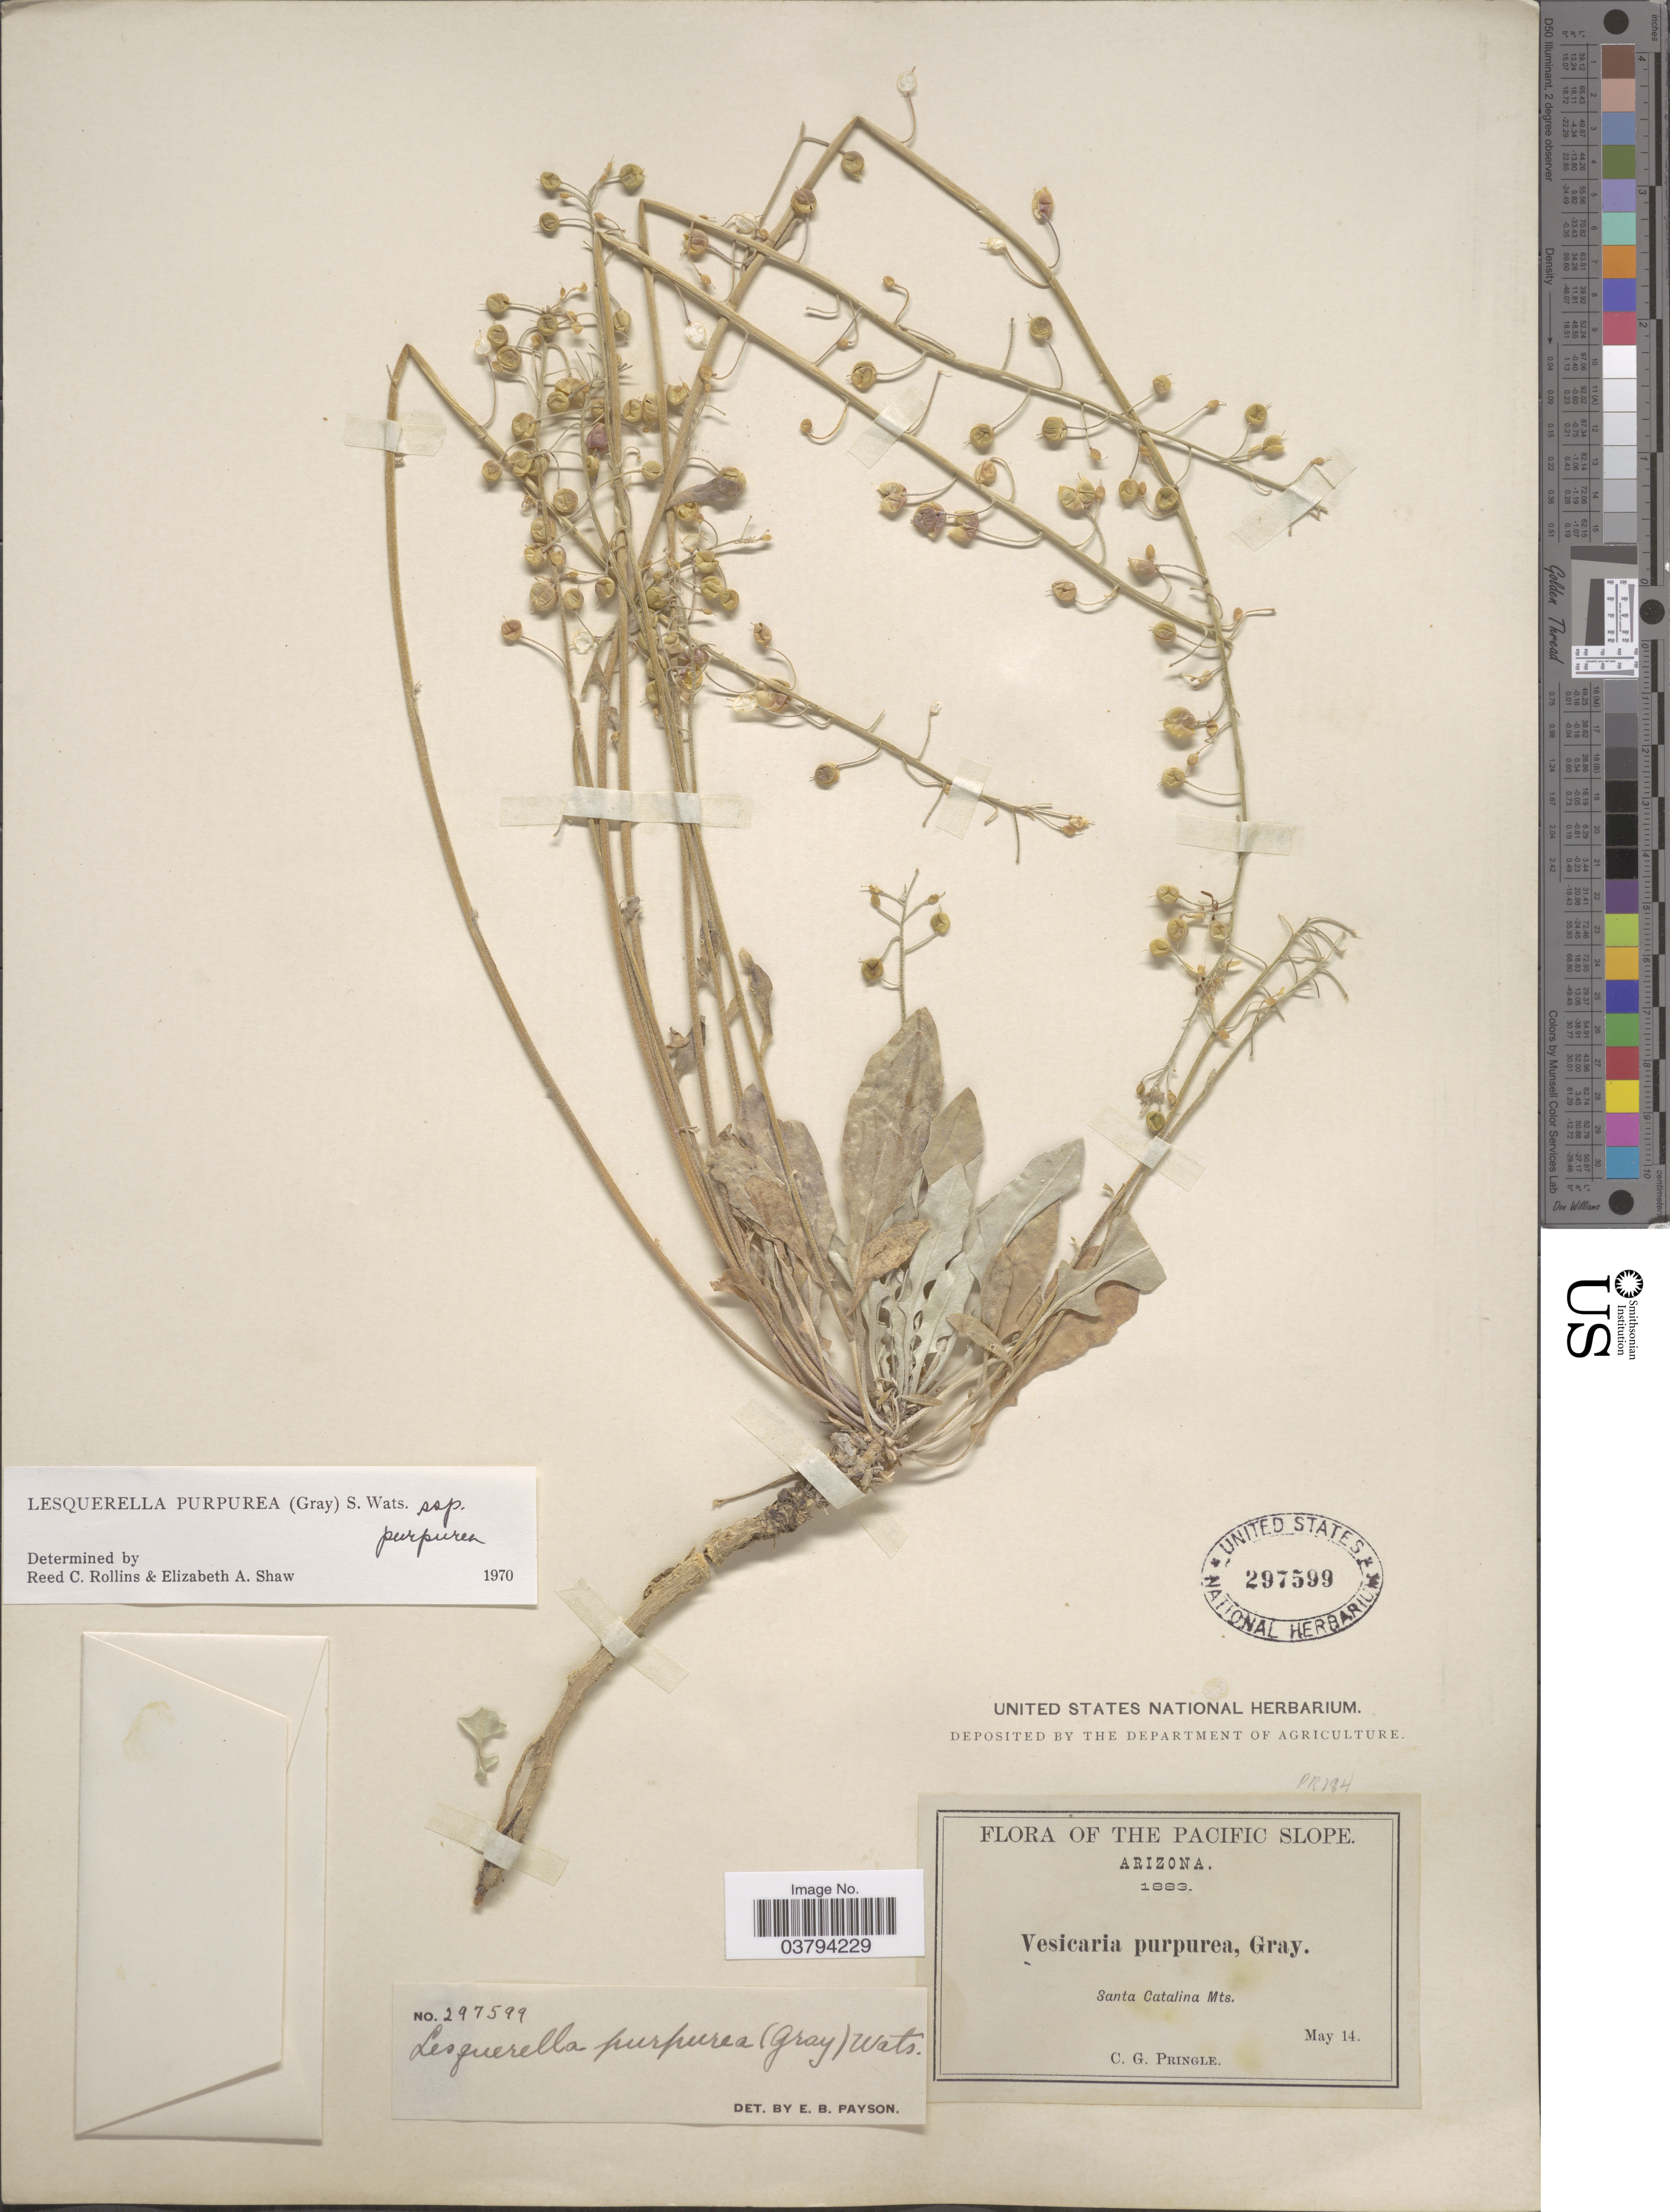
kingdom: Plantae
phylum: Tracheophyta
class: Magnoliopsida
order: Brassicales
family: Brassicaceae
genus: Lesquerella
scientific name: Lesquerella purpurea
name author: (A. Gray) S. Watson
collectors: C. G. Pringle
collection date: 1883-05-14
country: United States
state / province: Arizona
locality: The Pacific Slope. Santa Catalina Mts.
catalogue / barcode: US 297599